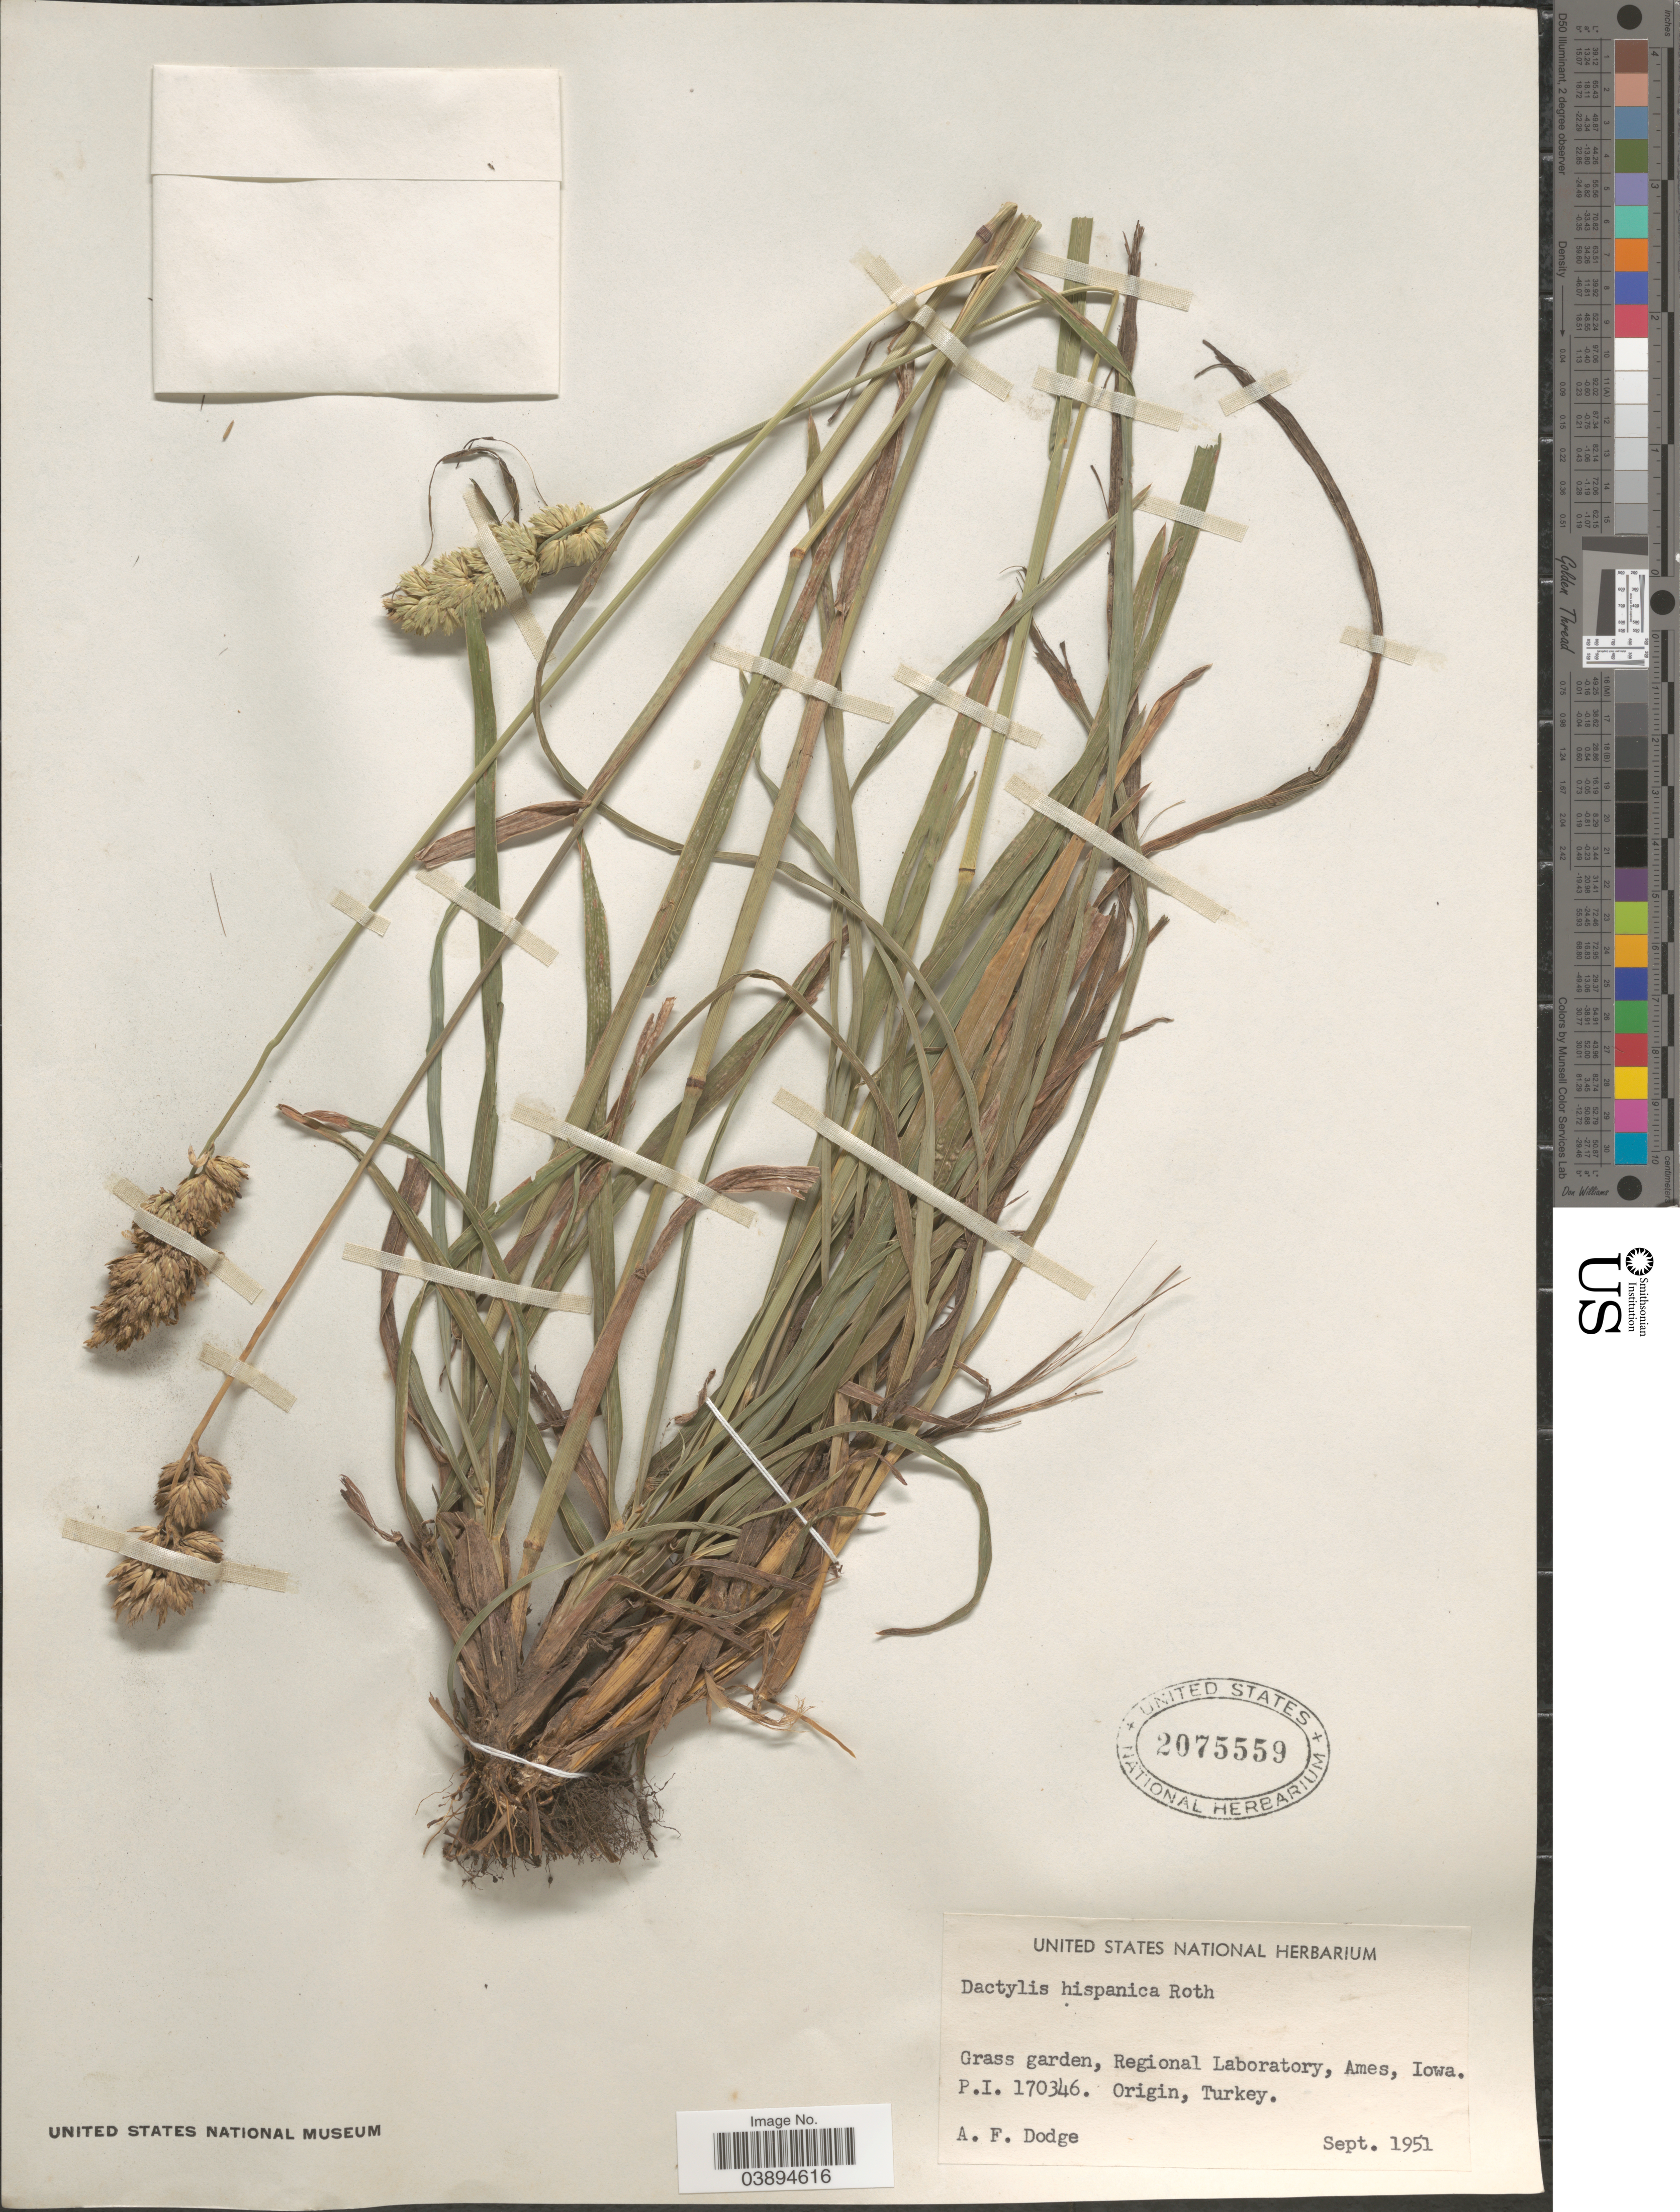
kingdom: Plantae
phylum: Tracheophyta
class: Liliopsida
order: Poales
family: Poaceae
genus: Dactylis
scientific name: Dactylis glomerata subsp. hispanica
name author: (Roth) Nyman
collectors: A. Dodge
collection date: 1951-09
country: United States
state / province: Iowa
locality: Grass garden, Regional Laboratory, Ames.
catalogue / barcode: US 2075559